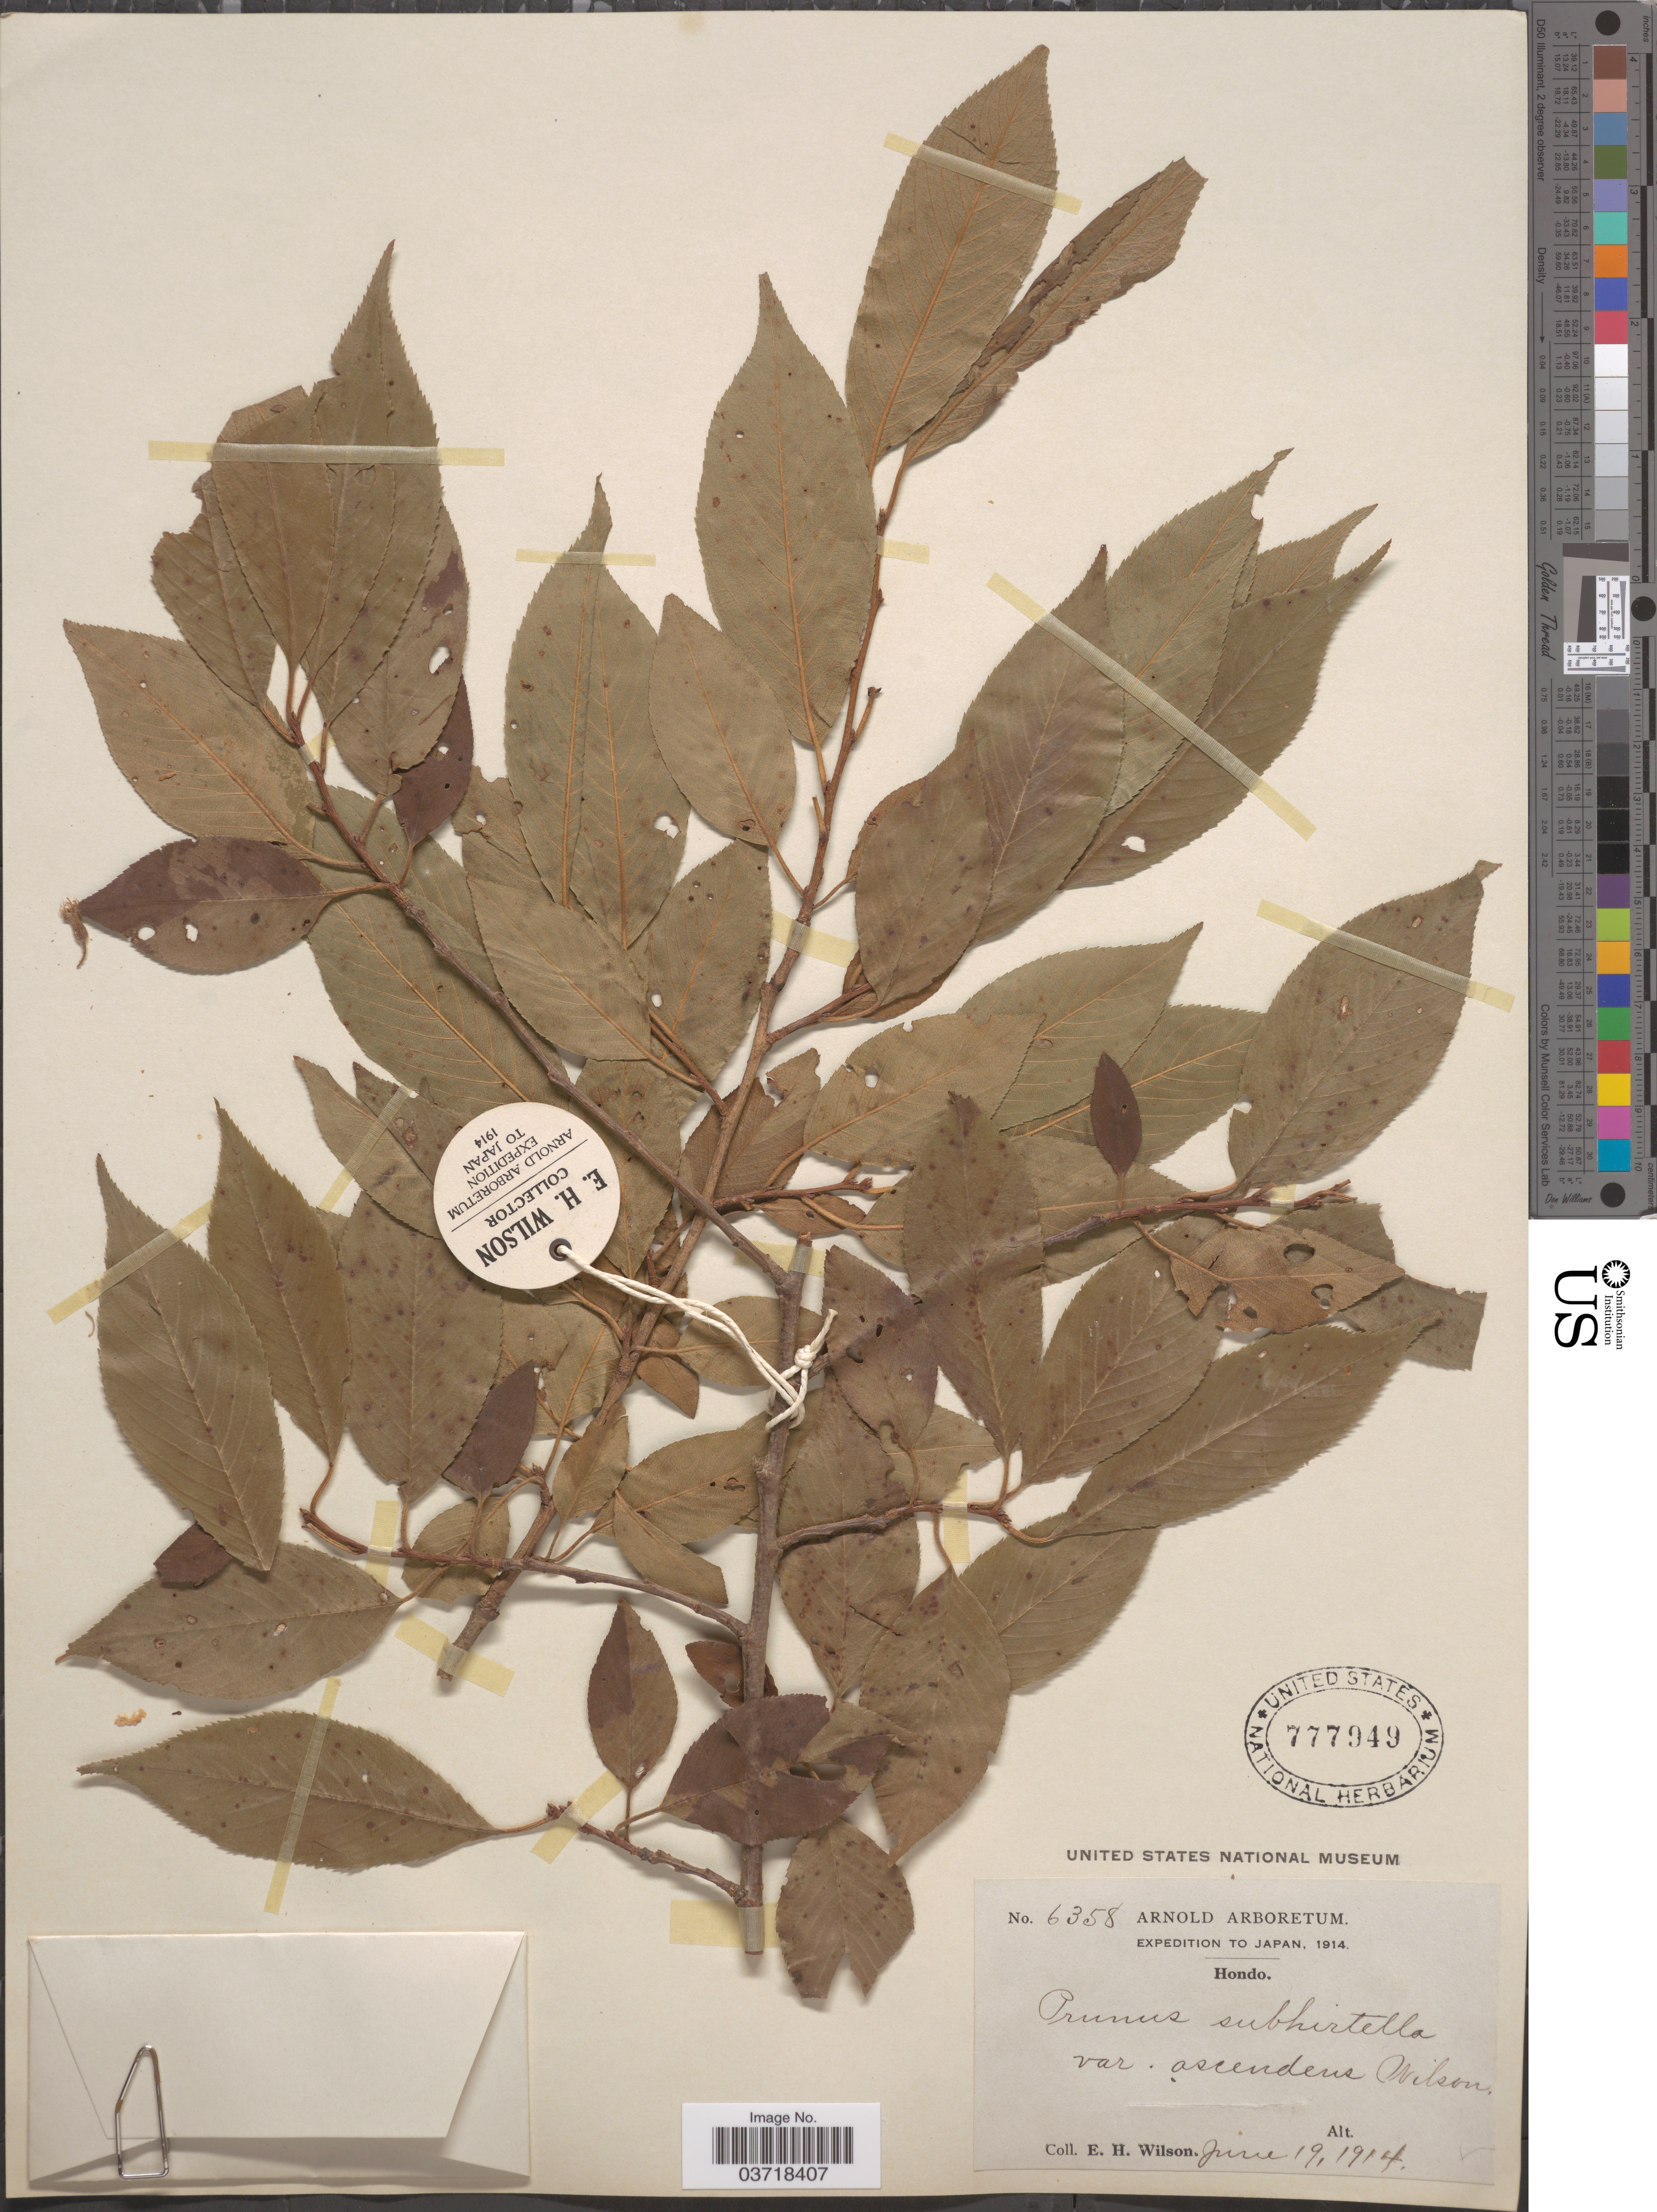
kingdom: Plantae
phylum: Tracheophyta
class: Magnoliopsida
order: Rosales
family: Rosaceae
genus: Prunus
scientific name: Prunus subhirtella var. ascendens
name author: (Makino) E.H. Wilson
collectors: E. Wilson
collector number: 6358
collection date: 1914-06-19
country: Japan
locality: Hondo.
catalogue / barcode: US 777949